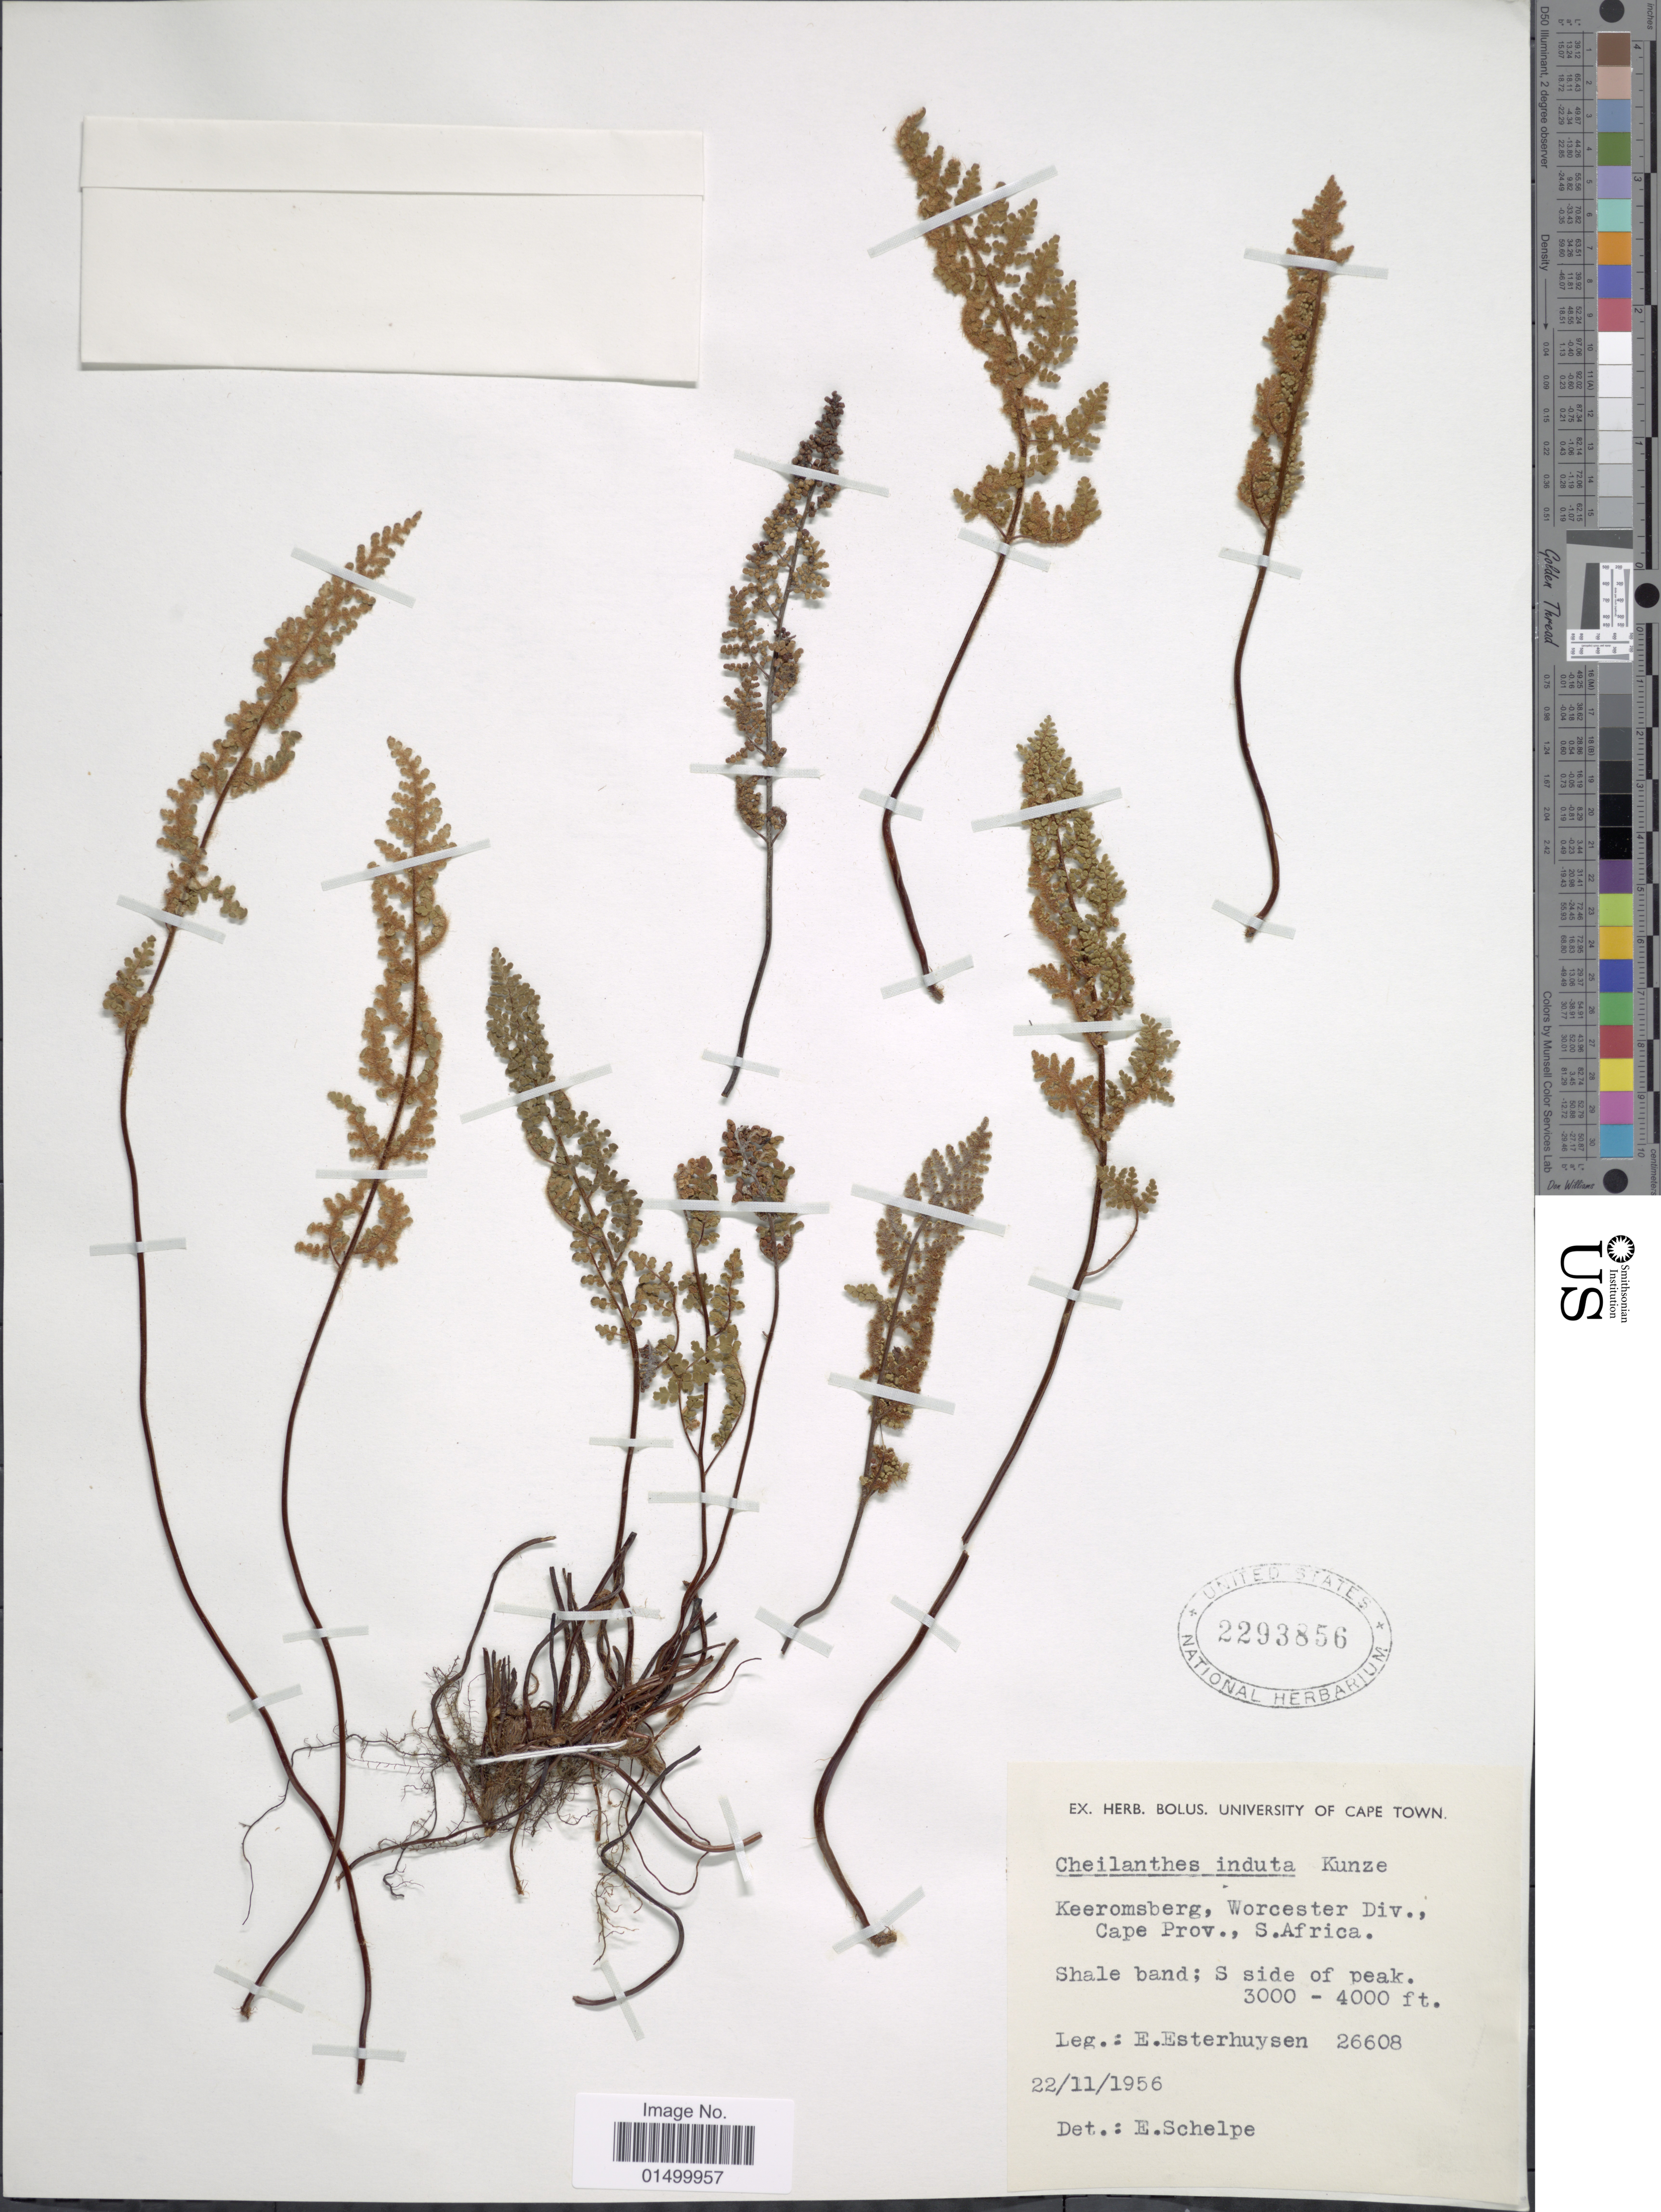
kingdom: Plantae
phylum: Tracheophyta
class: Polypodiopsida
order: Polypodiales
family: Pteridaceae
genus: Cheilanthes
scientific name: Cheilanthes induta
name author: Kunze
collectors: E. E. Esterhuysen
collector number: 26608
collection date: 1956-11-22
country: South Africa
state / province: Western Cape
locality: Keeromsberg, Worcester Div.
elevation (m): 914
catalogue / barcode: US 2293856